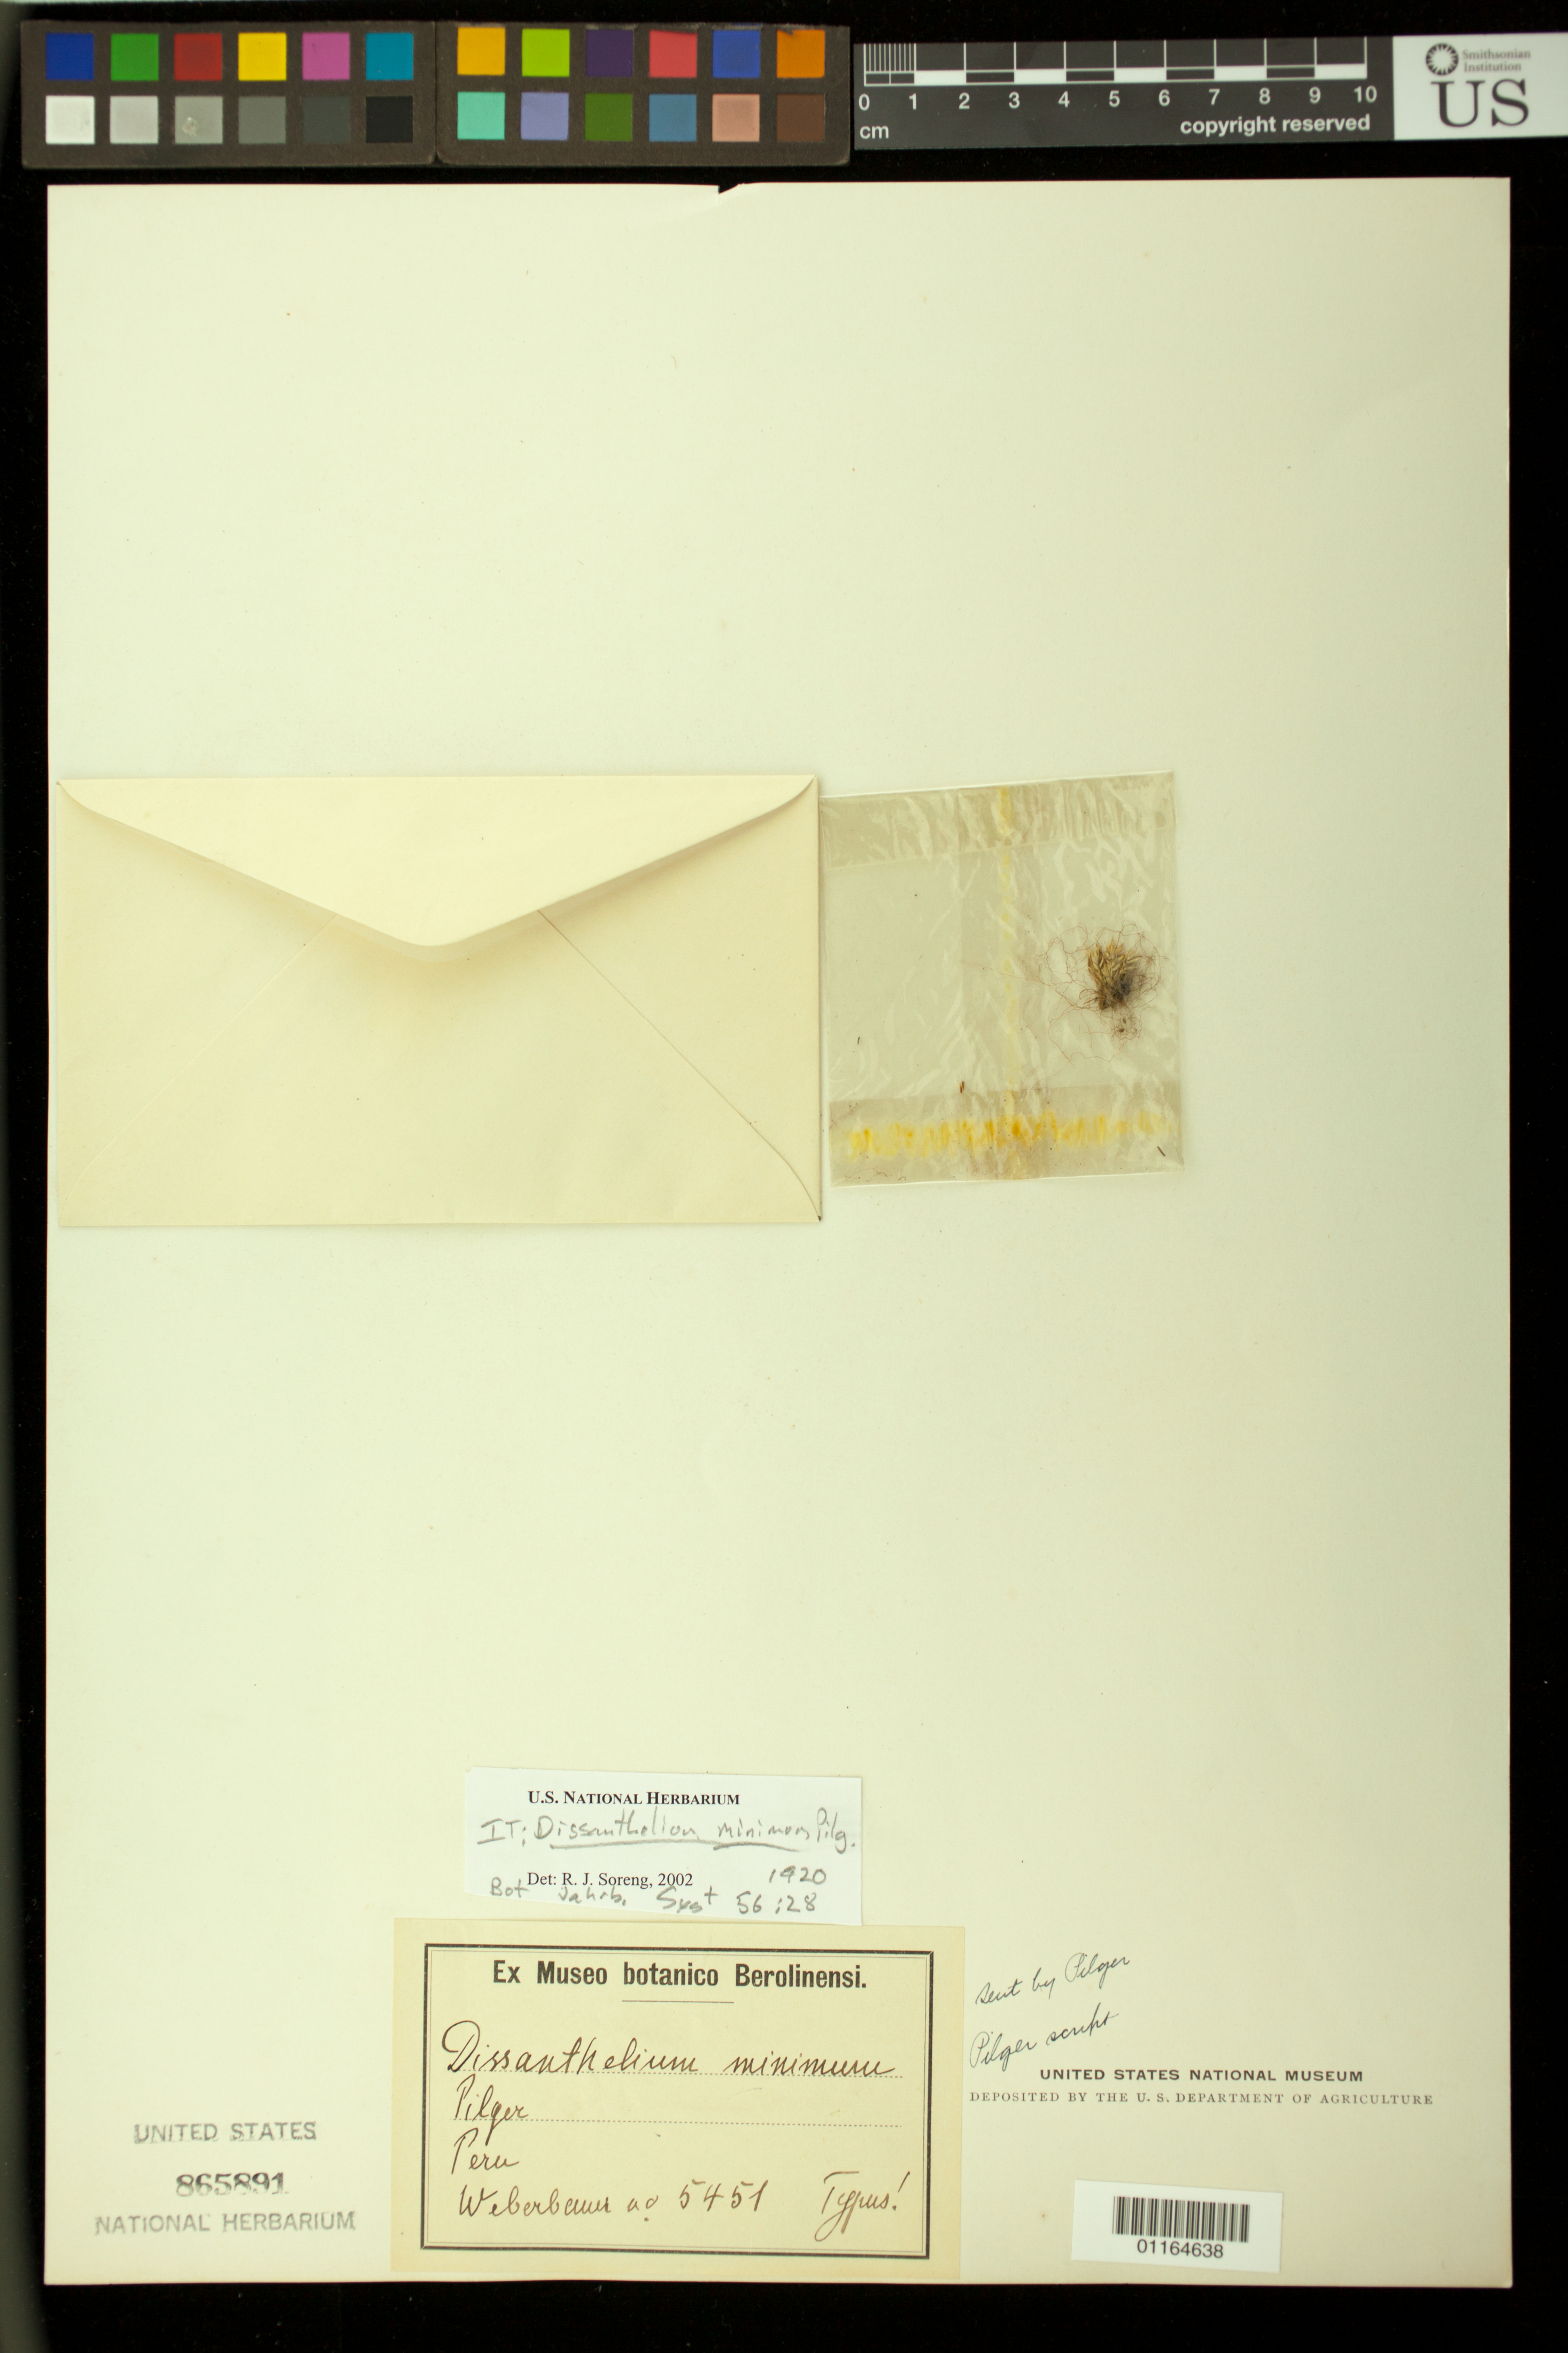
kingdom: Plantae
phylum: Tracheophyta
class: Liliopsida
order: Poales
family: Poaceae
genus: Dissanthelium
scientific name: Dissanthelium minimum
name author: Pilg.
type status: Type Collection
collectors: A. Weberbauer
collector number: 5451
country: Peru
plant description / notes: Fragmentary material of type specimen ex herb. Berlin, "sent by Pilger"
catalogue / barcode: US 865891